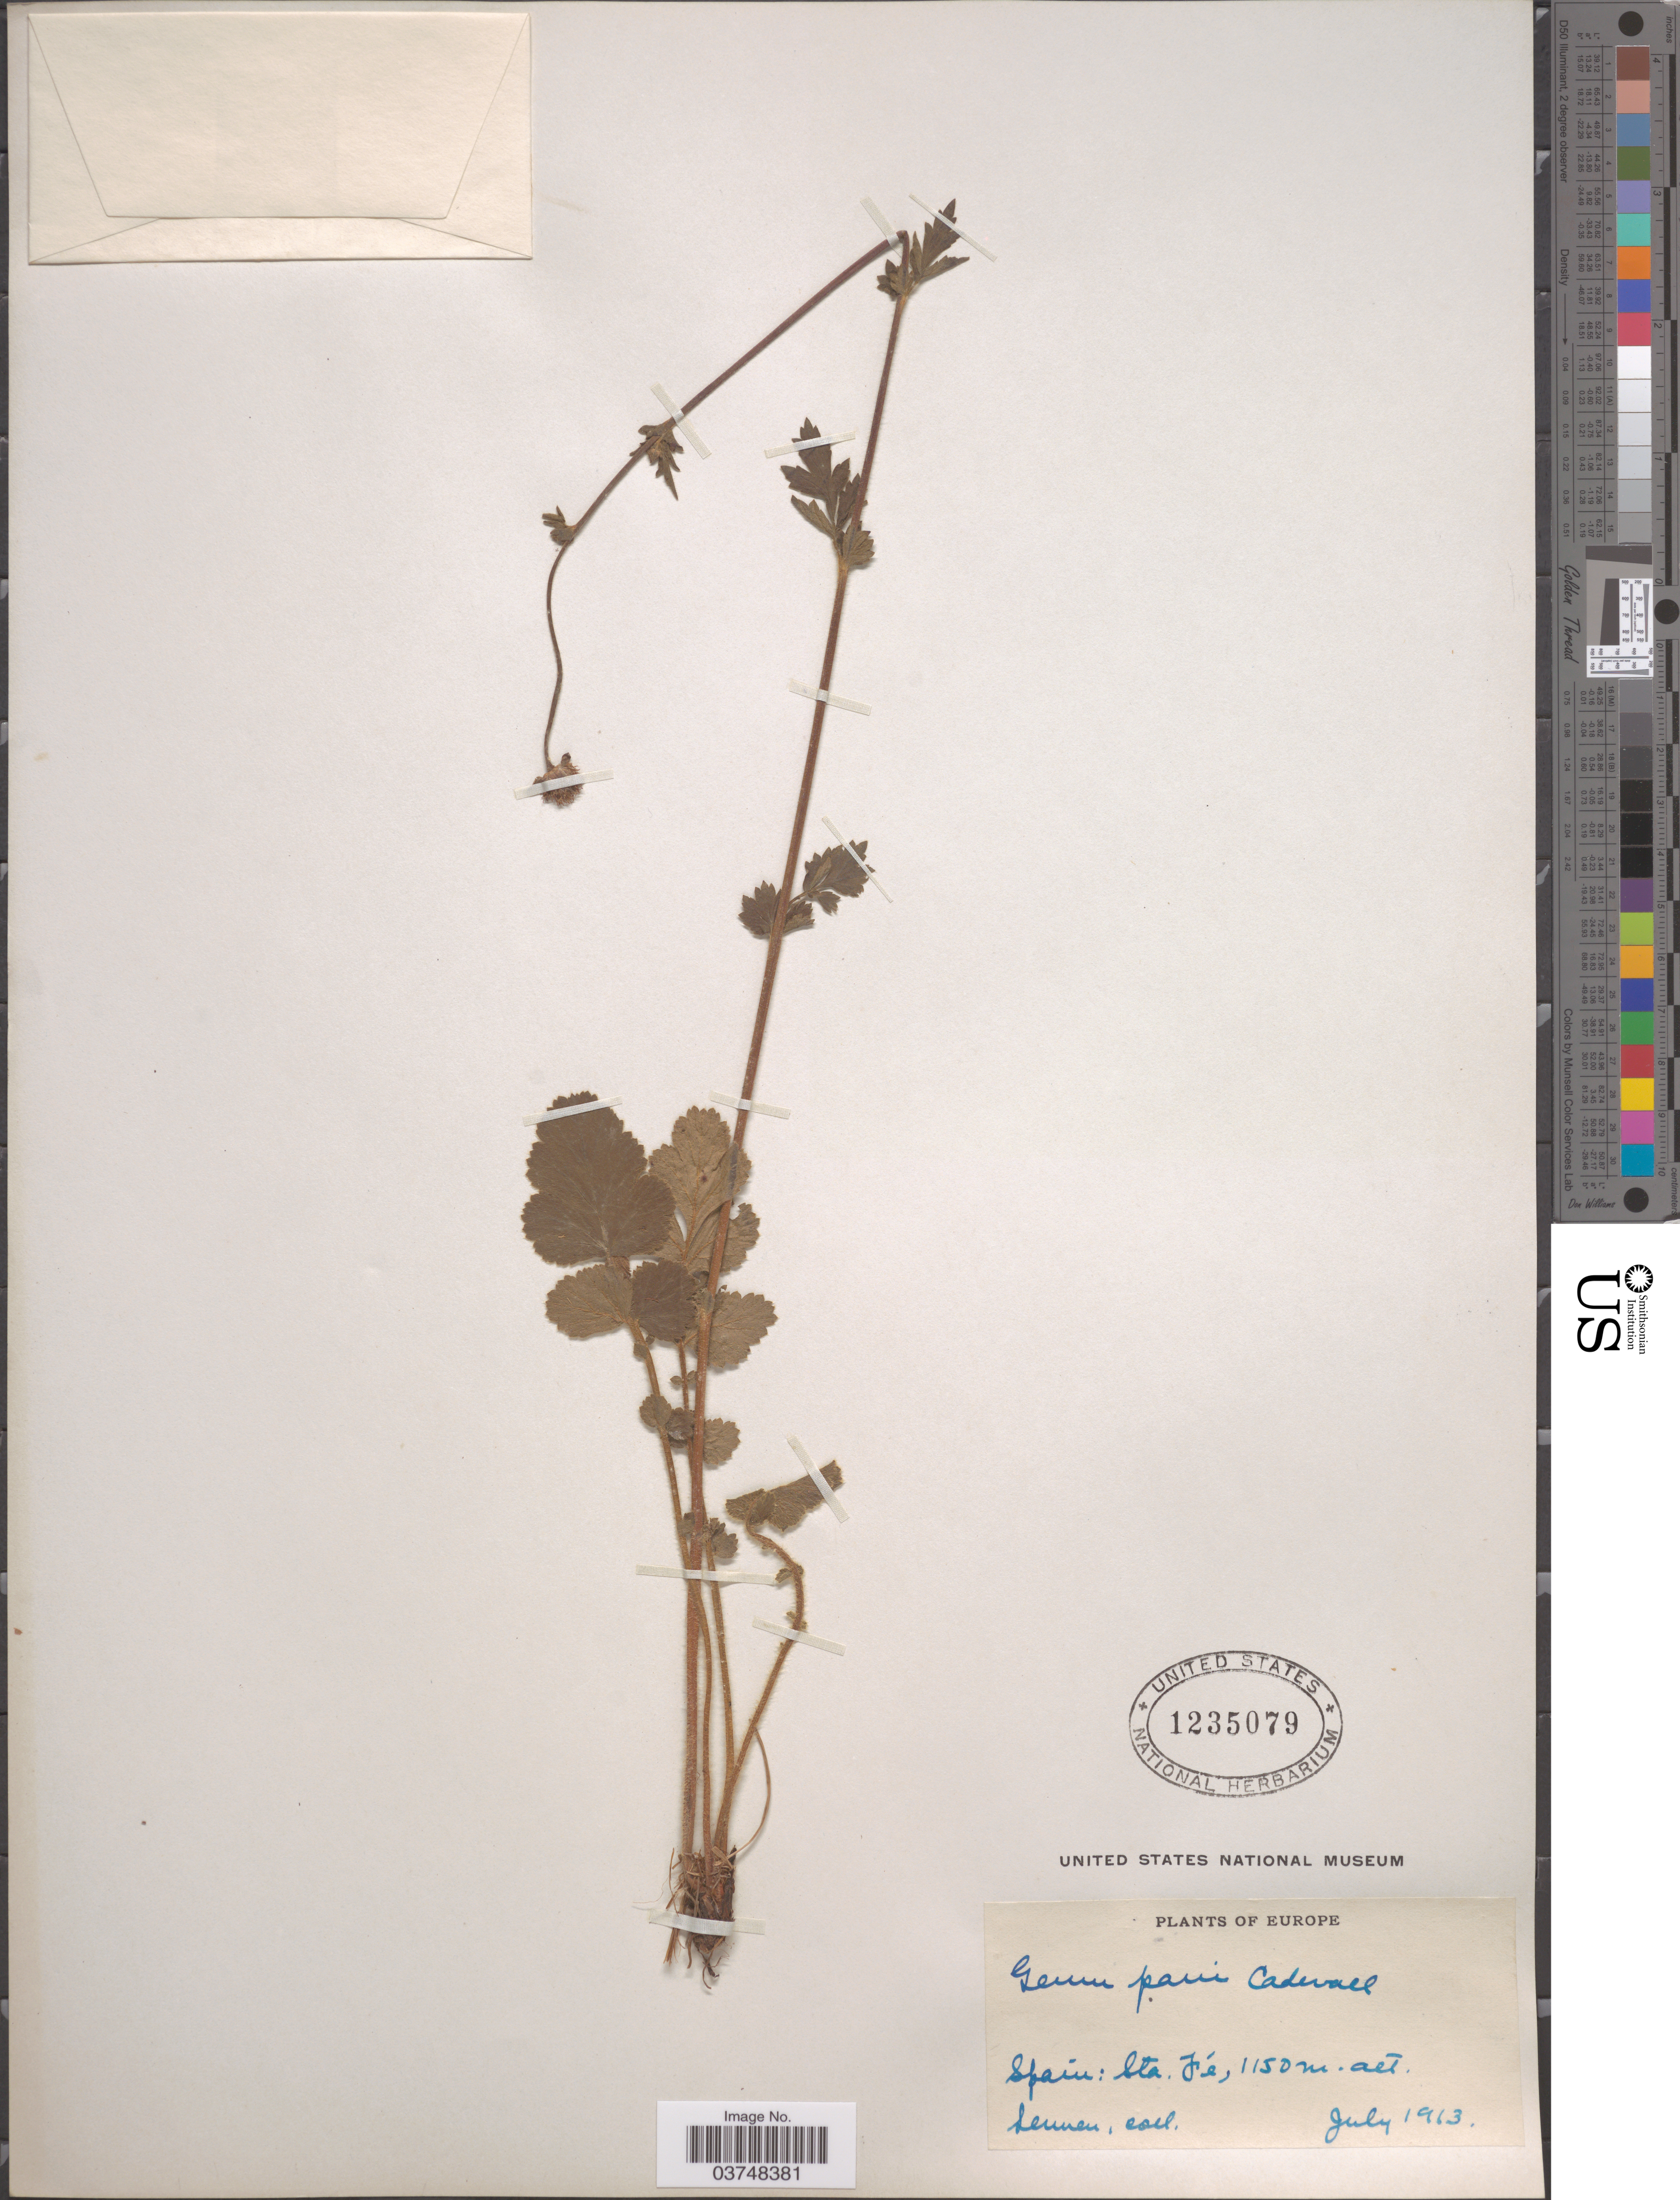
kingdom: Plantae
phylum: Tracheophyta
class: Magnoliopsida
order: Rosales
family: Rosaceae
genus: Geum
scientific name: Geum paui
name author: Cadevall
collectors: E. Sennen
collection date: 1913-07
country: Spain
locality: Europe. Sta. Fé.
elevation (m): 1150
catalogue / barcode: US 1235079